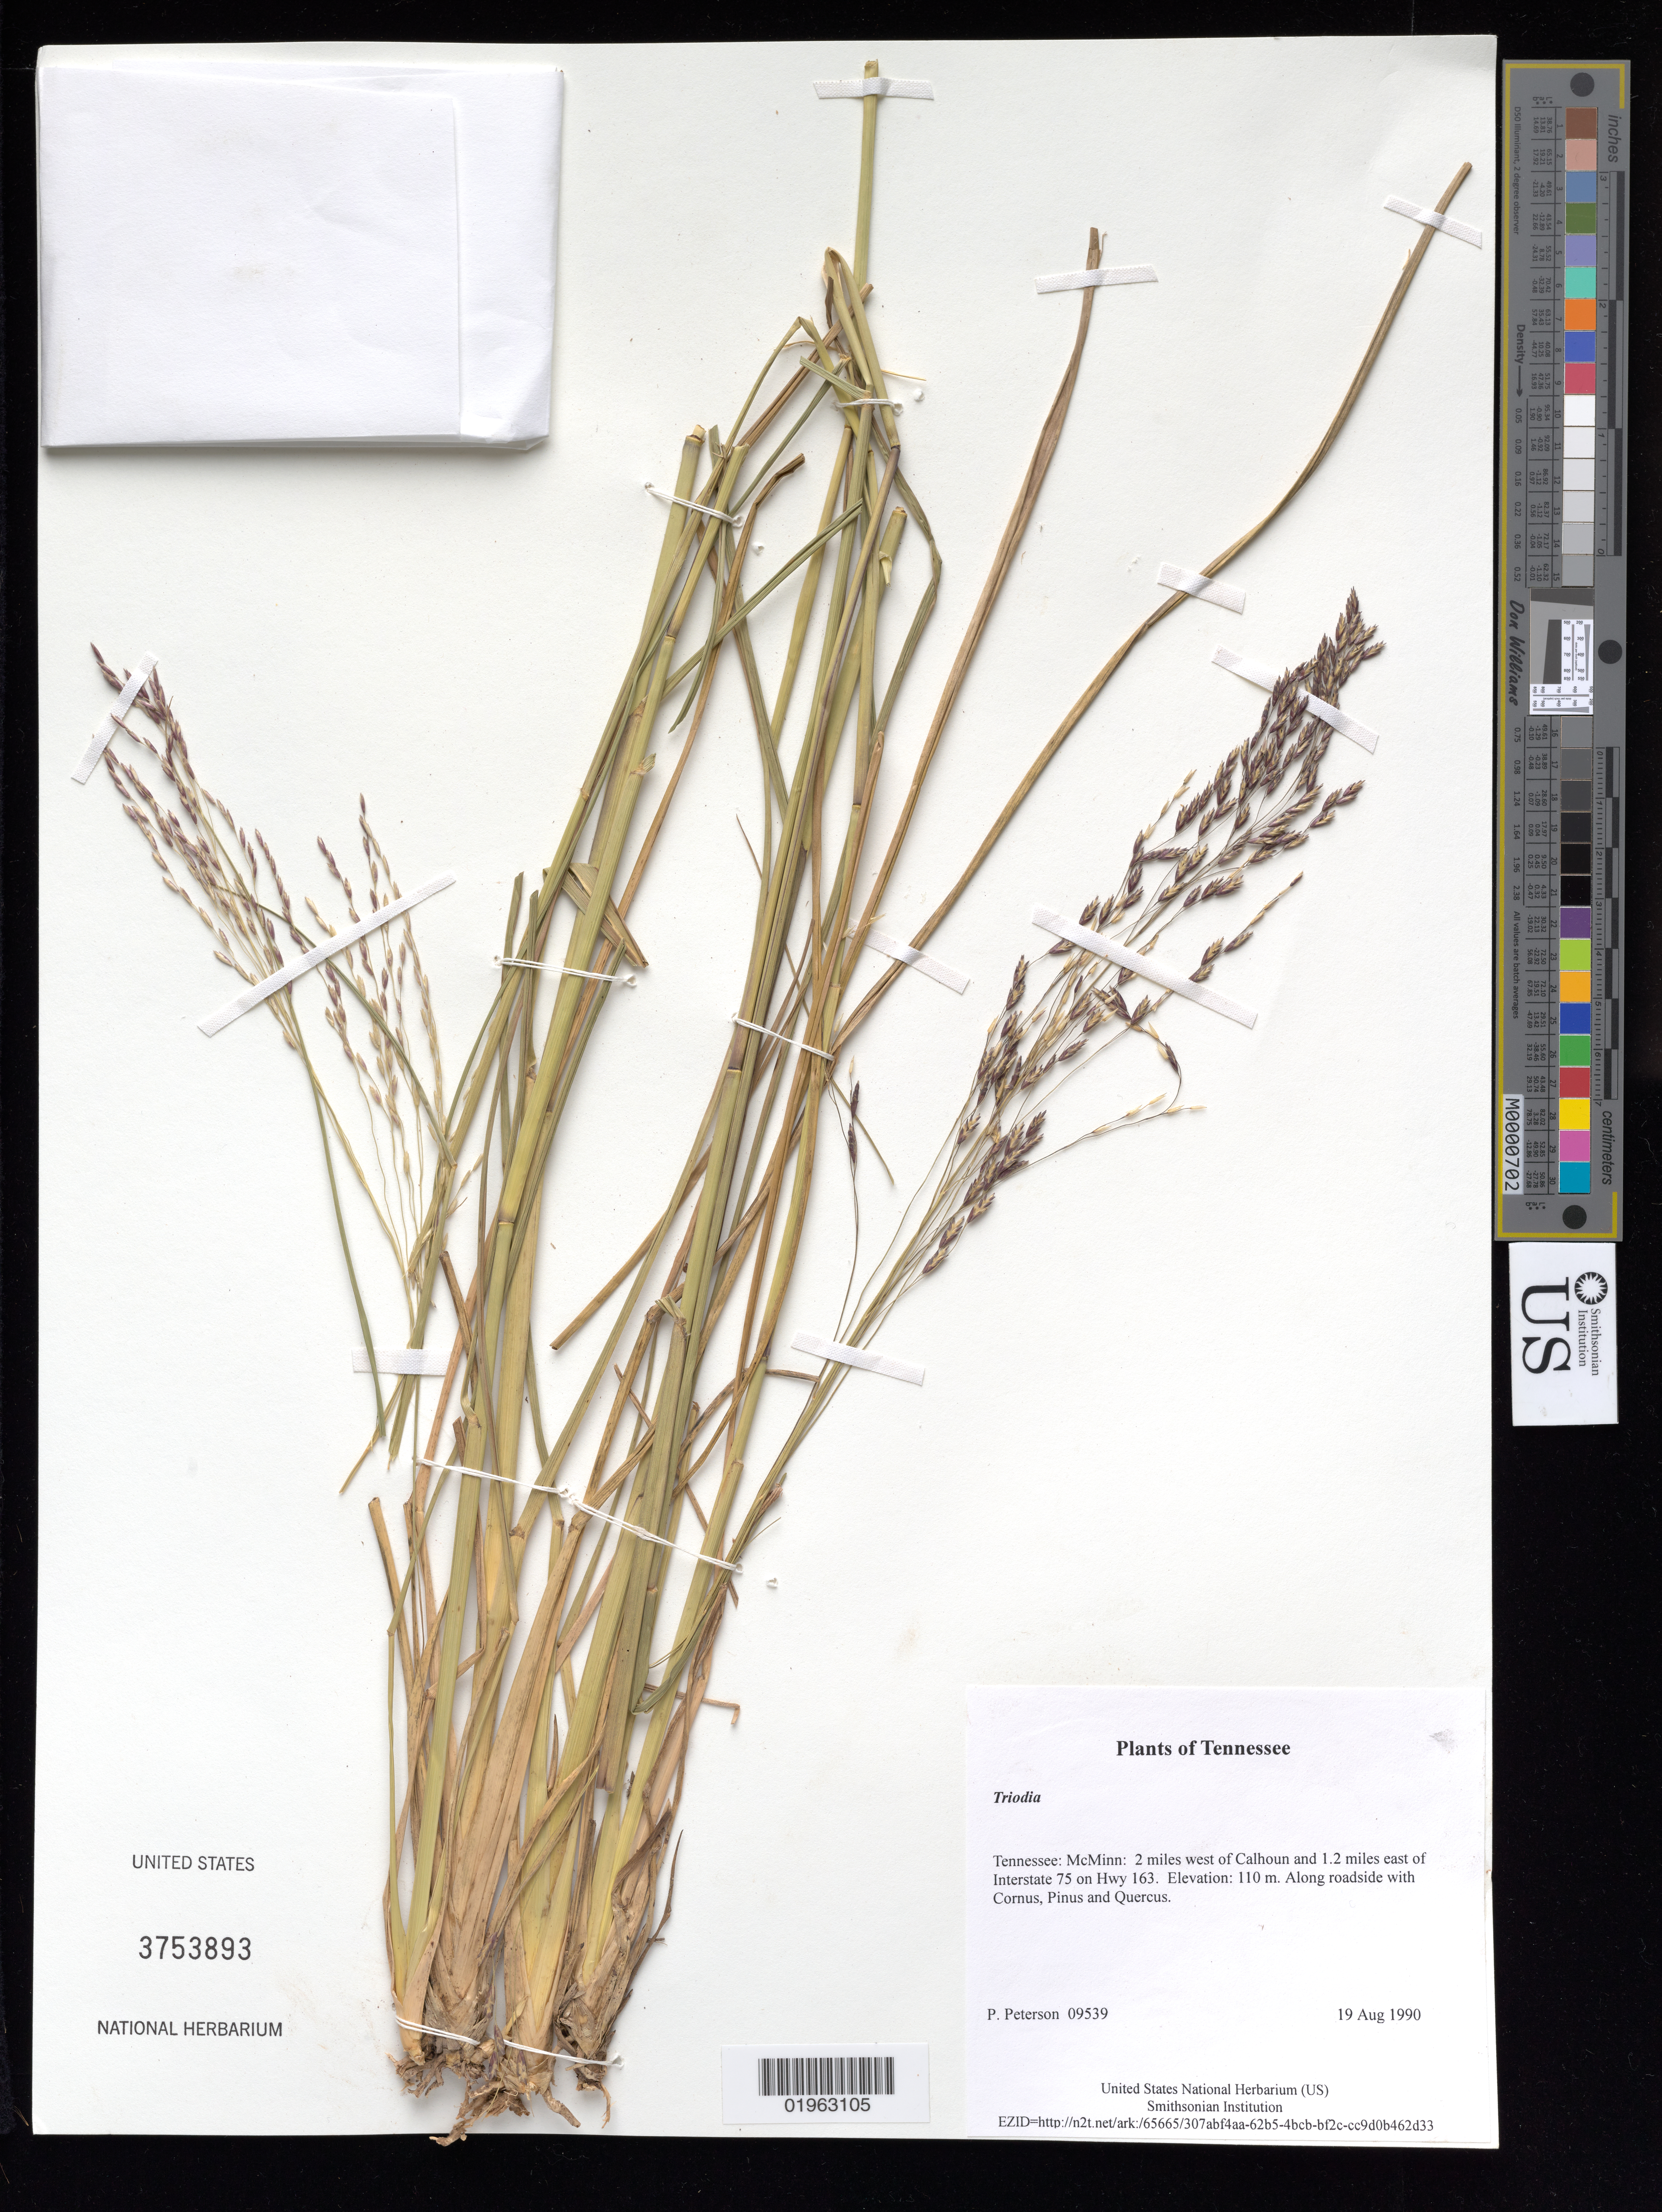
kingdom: Plantae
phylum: Tracheophyta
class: Liliopsida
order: Poales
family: Poaceae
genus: Tridens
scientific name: Tridens flavus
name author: (L.) Hitchc.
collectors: P. M. Peterson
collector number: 09539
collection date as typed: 19 Aug 1990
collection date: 1990-08-19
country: United States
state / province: Tennessee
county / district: McMinn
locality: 2 miles west of Calhoun and 1.2 miles east of Interstate 75 on Hwy 163.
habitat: Along roadside with Cornus, Pinus and Quercus.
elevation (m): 110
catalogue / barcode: US 3753893